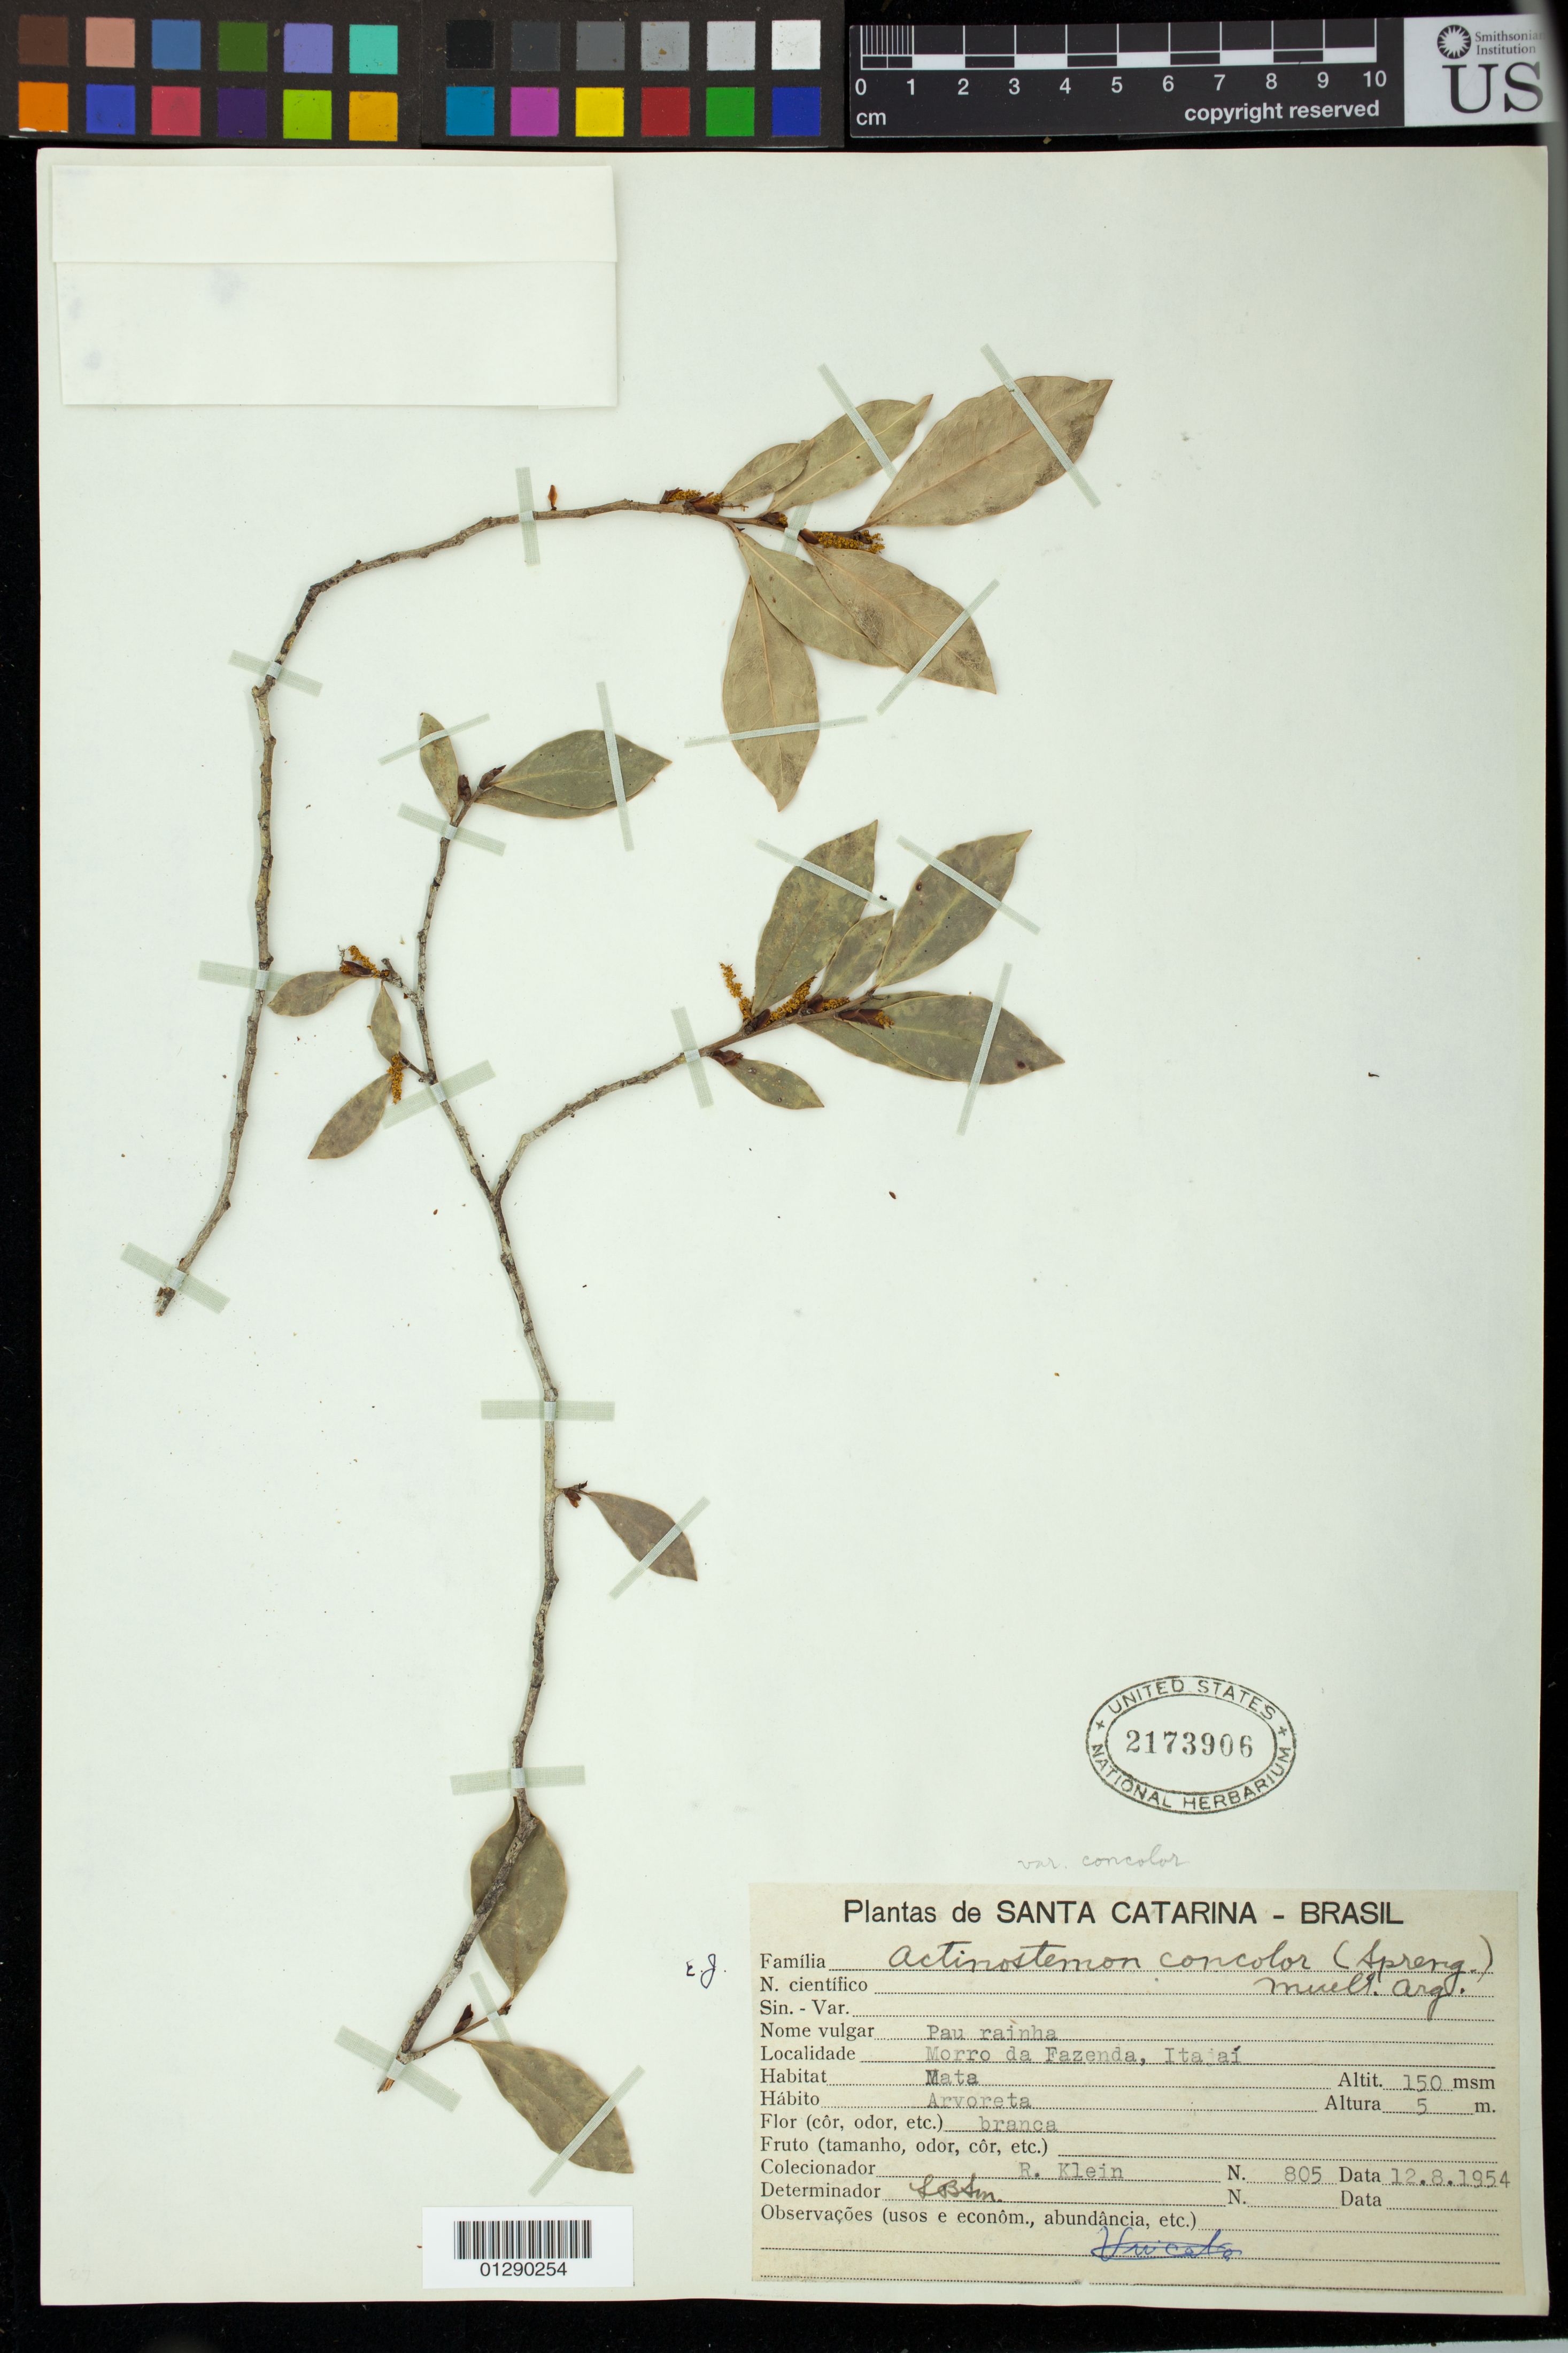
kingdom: Plantae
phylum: Tracheophyta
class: Magnoliopsida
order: Malpighiales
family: Euphorbiaceae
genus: Actinostemon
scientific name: Actinostemon concolor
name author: (Spreng.) Müll. Arg.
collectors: R. M. Klein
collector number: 805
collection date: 1954-08-12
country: Brazil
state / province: Santa Catarina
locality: Morro da Fazenda, Itajai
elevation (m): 150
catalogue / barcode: US 2173906